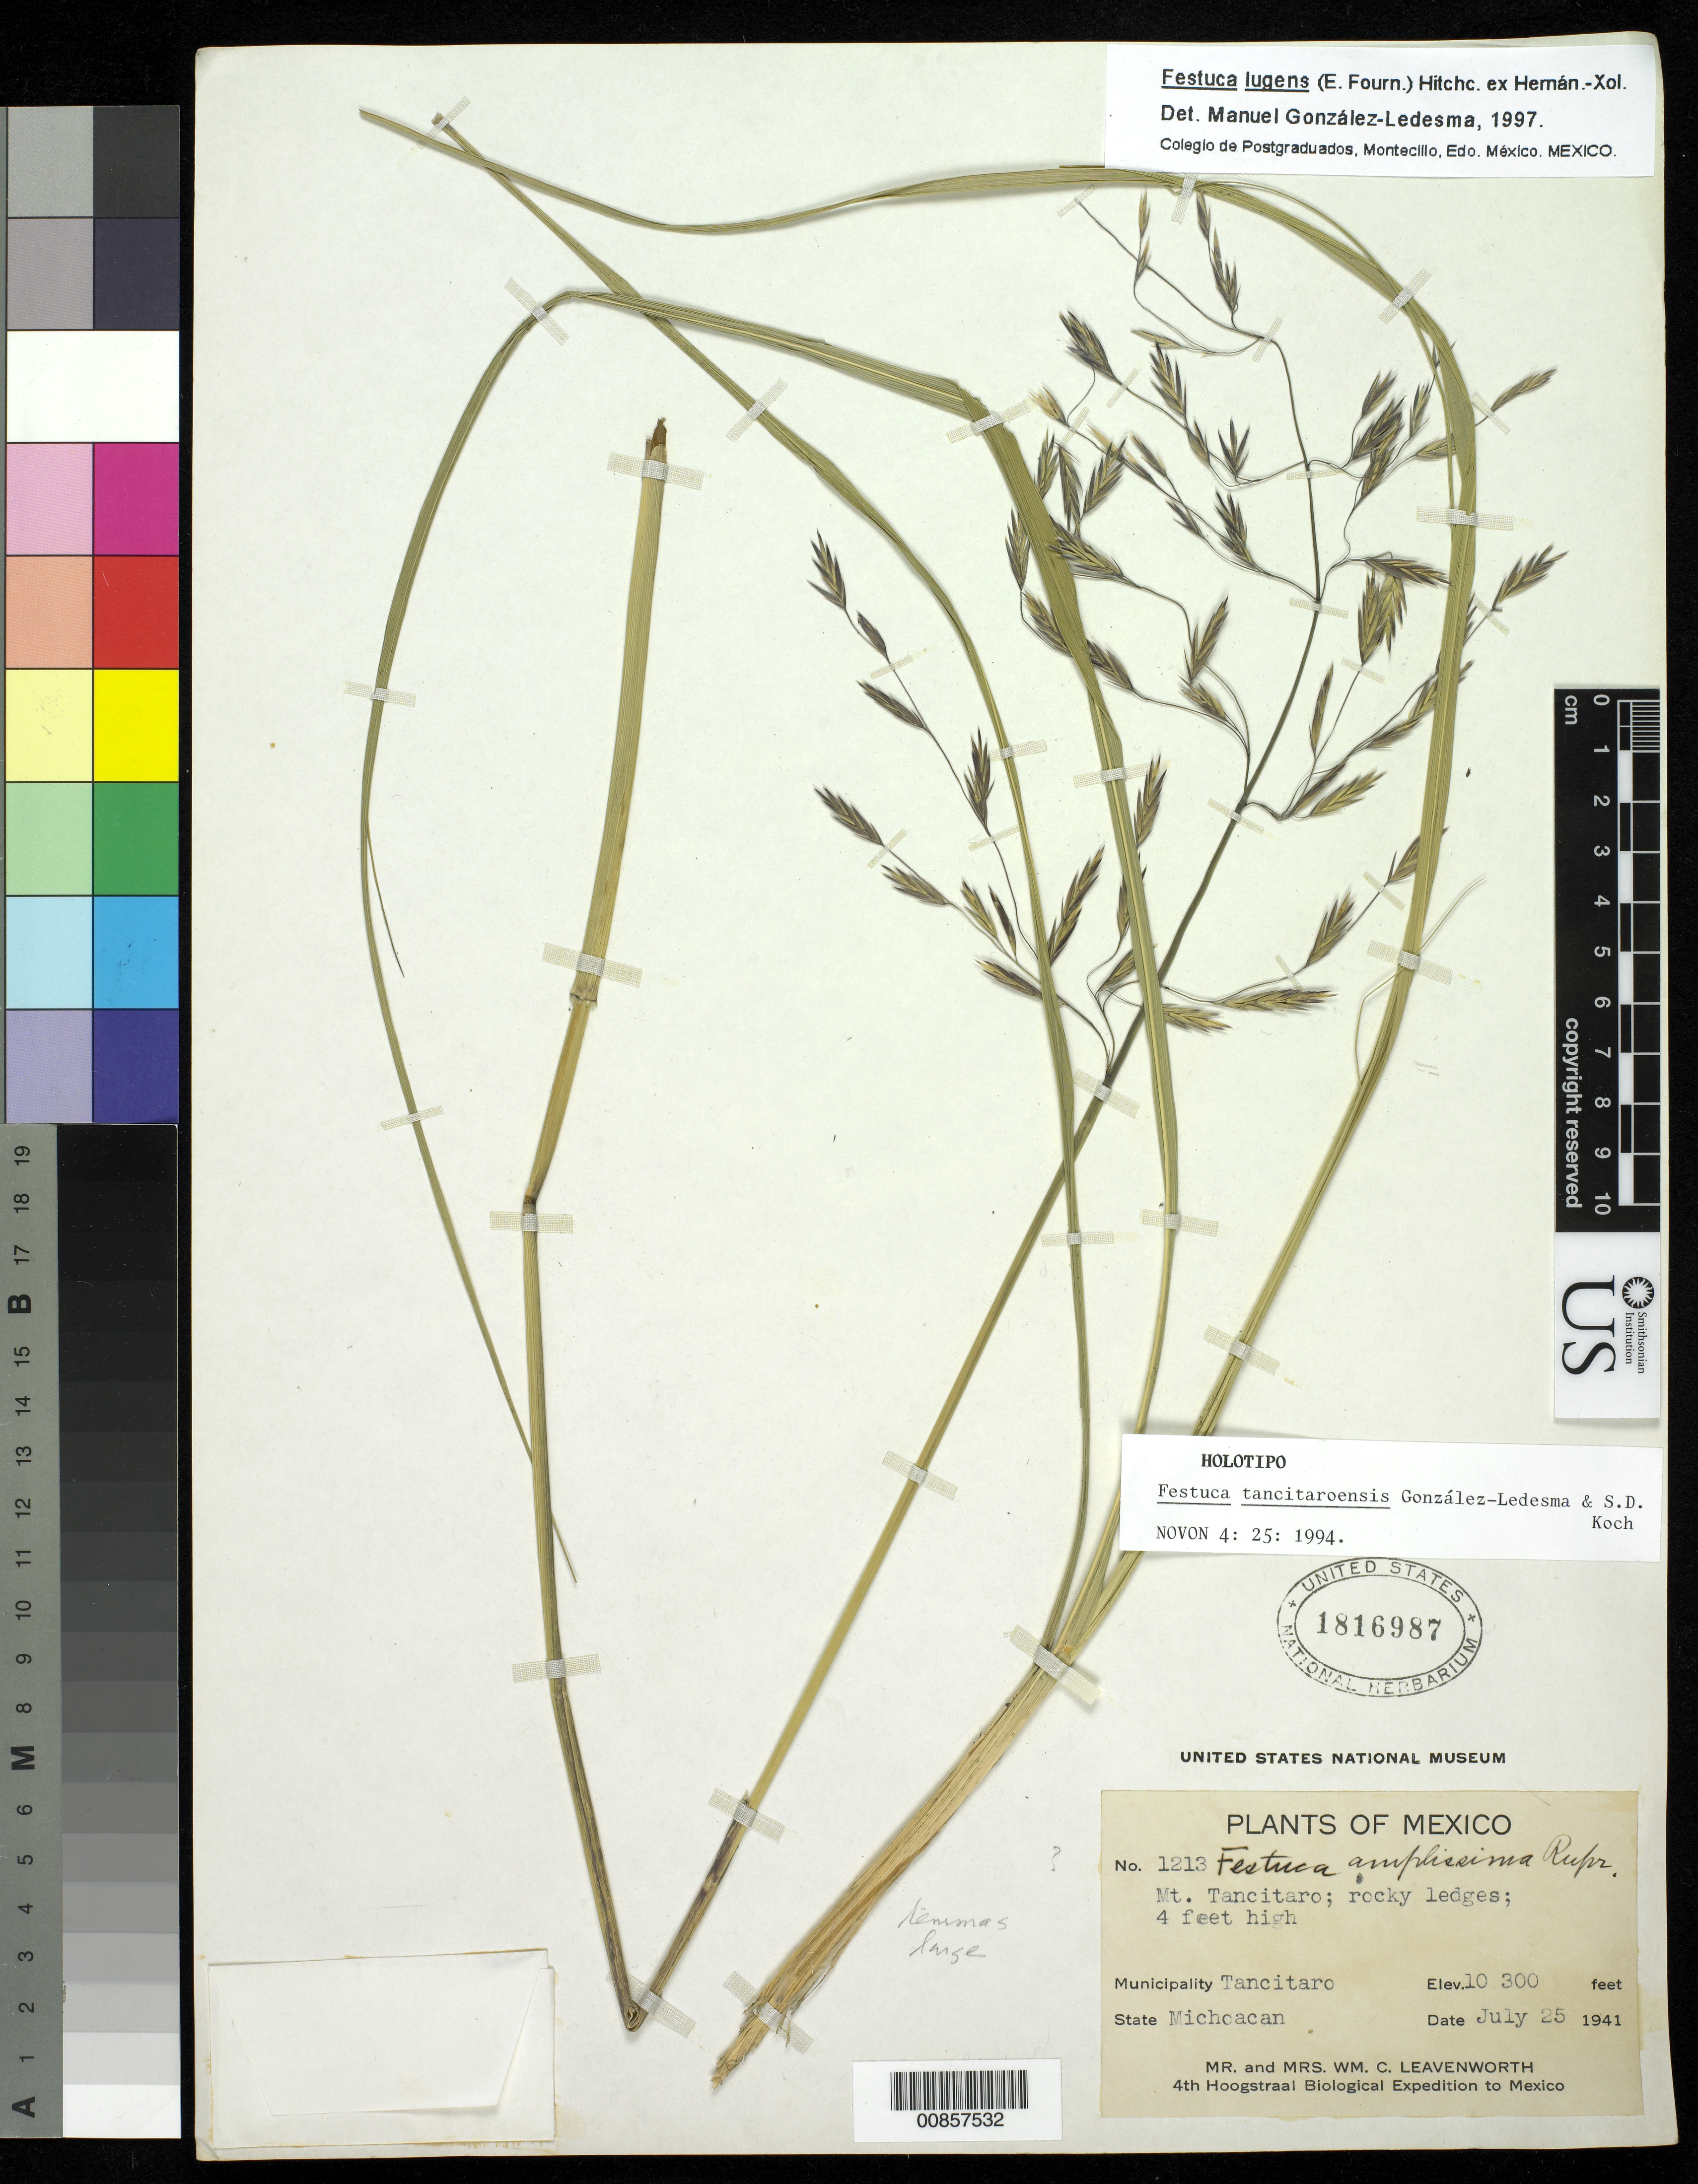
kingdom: Plantae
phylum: Tracheophyta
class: Liliopsida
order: Poales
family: Poaceae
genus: Festuca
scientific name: Festuca tancitaroensis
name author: Gonz.-Led. & S.D. Koch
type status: Holotype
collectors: Mrs. W. C. Leavenworth & W. Leavenworth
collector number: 1213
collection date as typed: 25 Jul 1941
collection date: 1941-07-25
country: Mexico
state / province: Michoacán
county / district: Tancítaro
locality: Mt. Tancítaro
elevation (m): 3139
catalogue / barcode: US 1816987